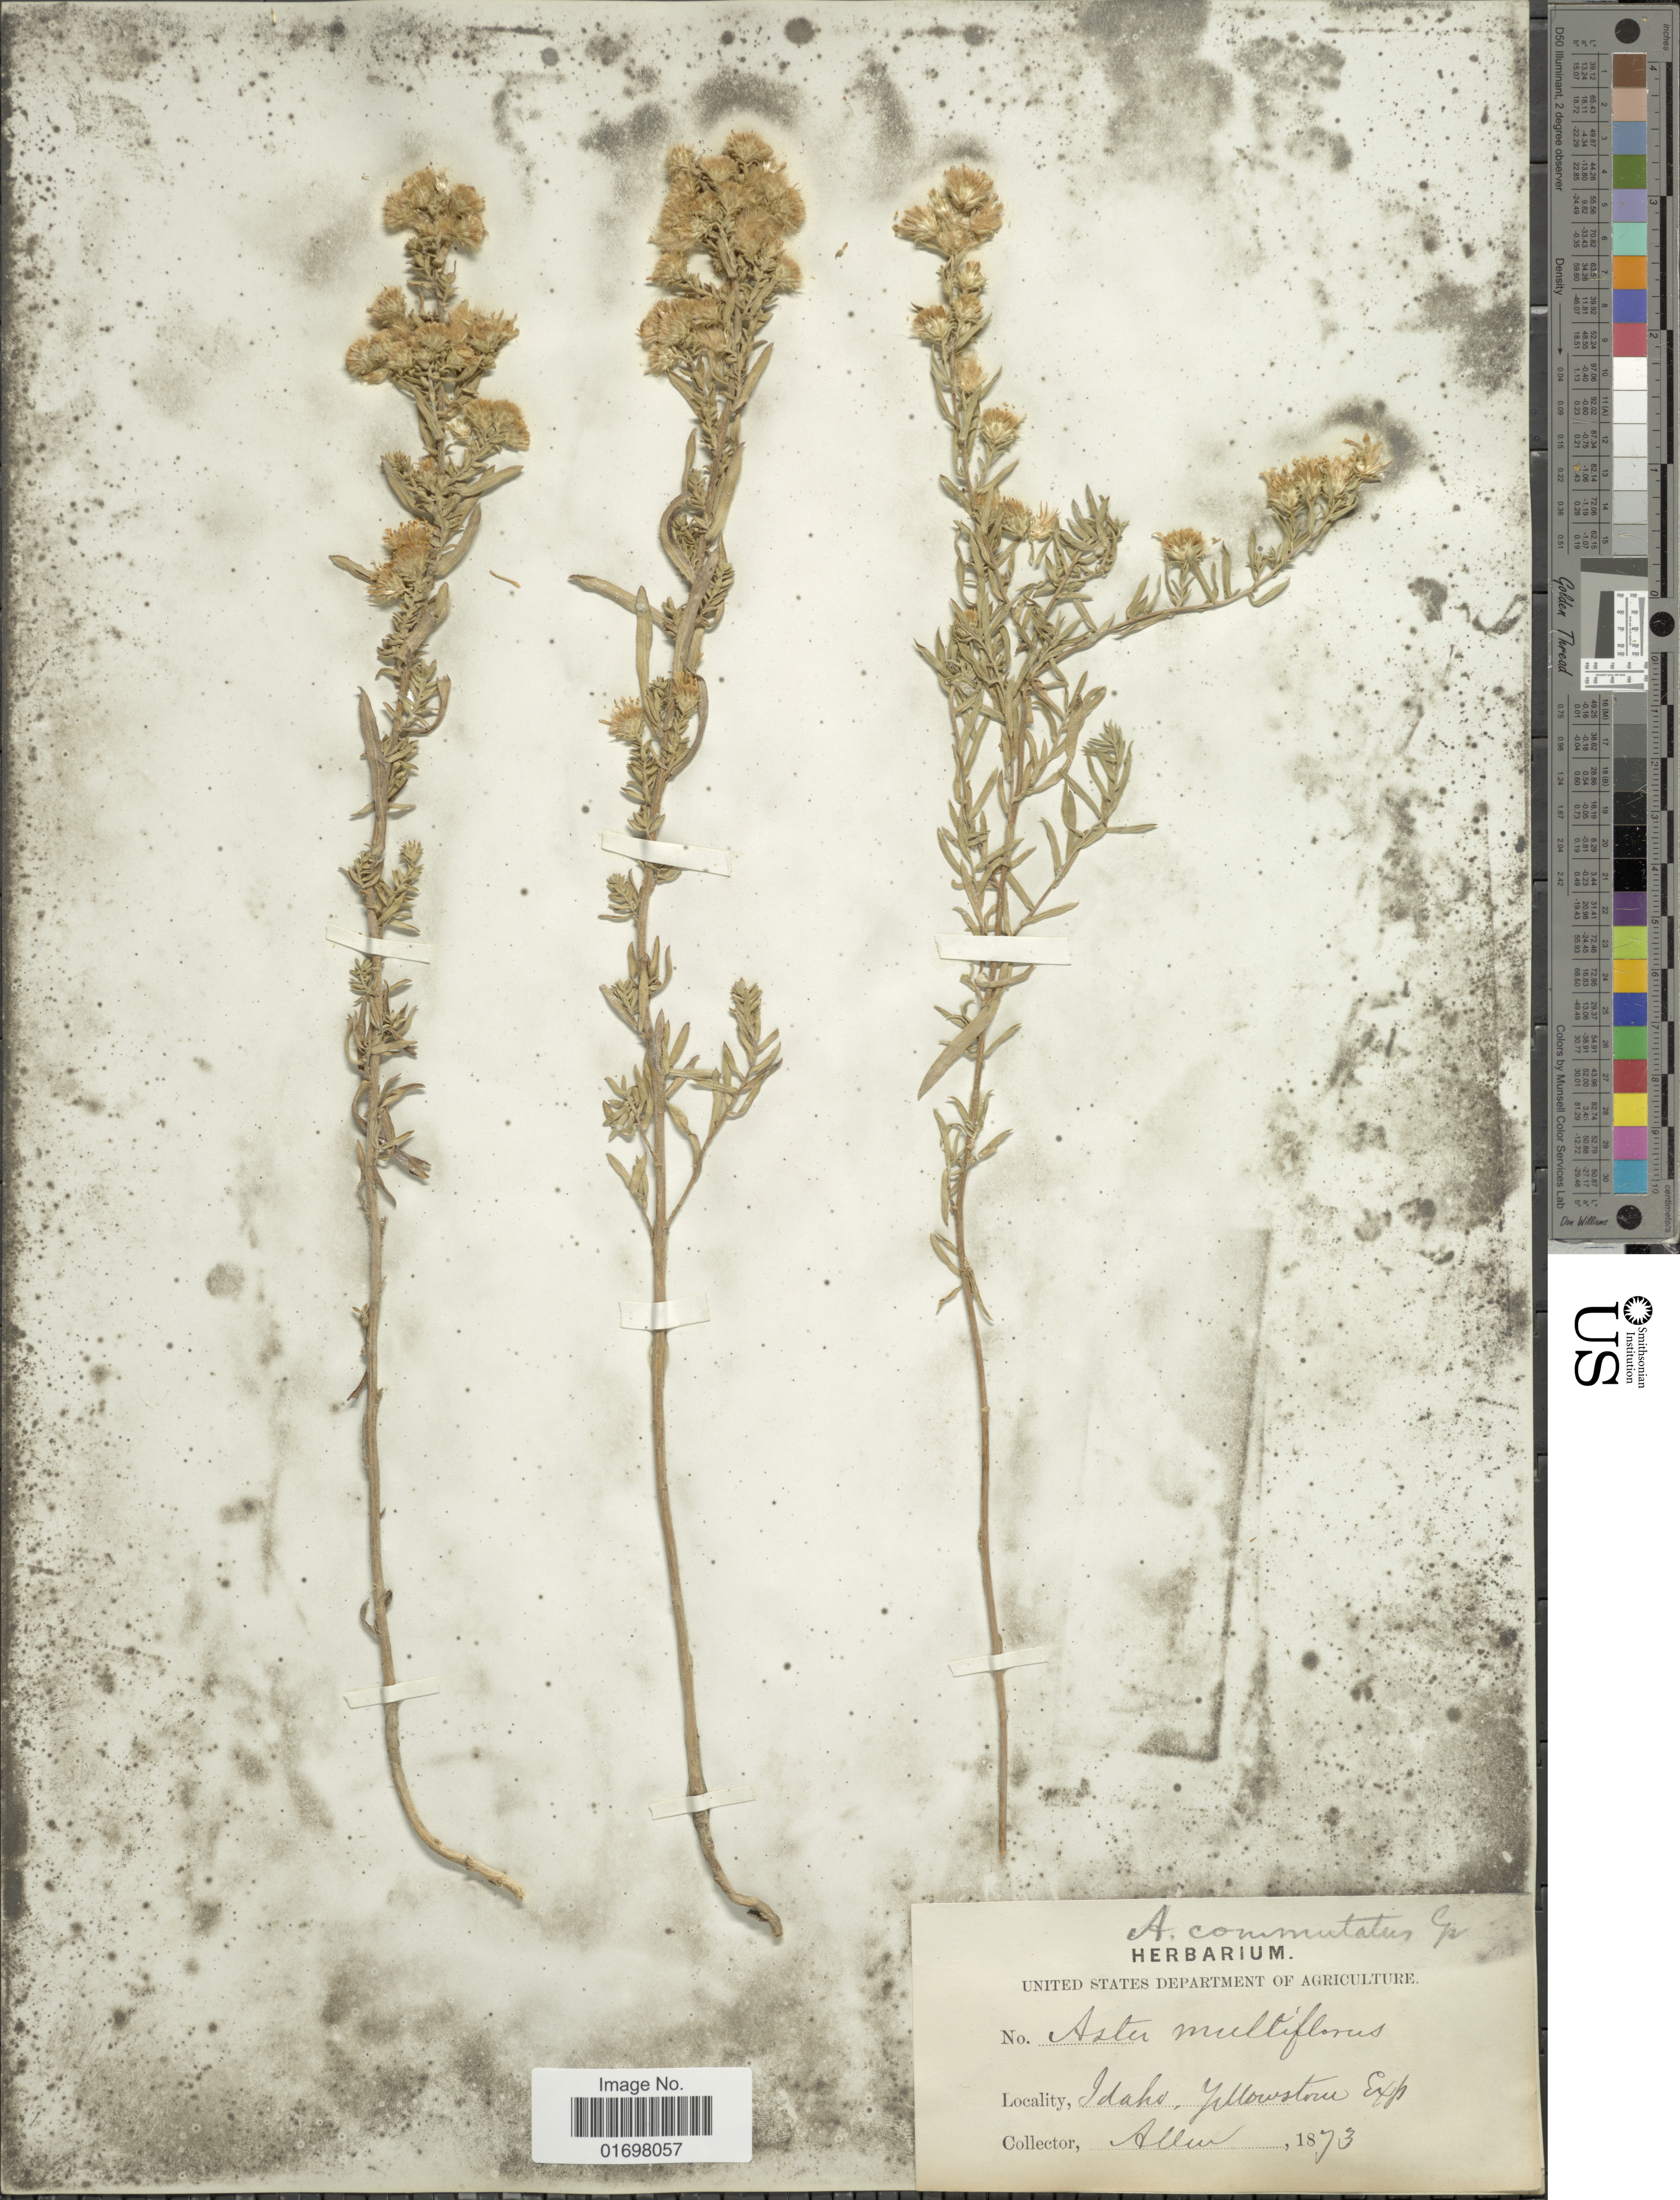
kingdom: Plantae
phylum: Tracheophyta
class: Magnoliopsida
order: Asterales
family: Asteraceae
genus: Symphyotrichum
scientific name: Symphyotrichum falcatum var. commutatum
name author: (Torr. & A. Gray) G.L. Nesom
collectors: -- Allen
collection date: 1873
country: United States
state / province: Idaho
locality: Yellowstone Exp.